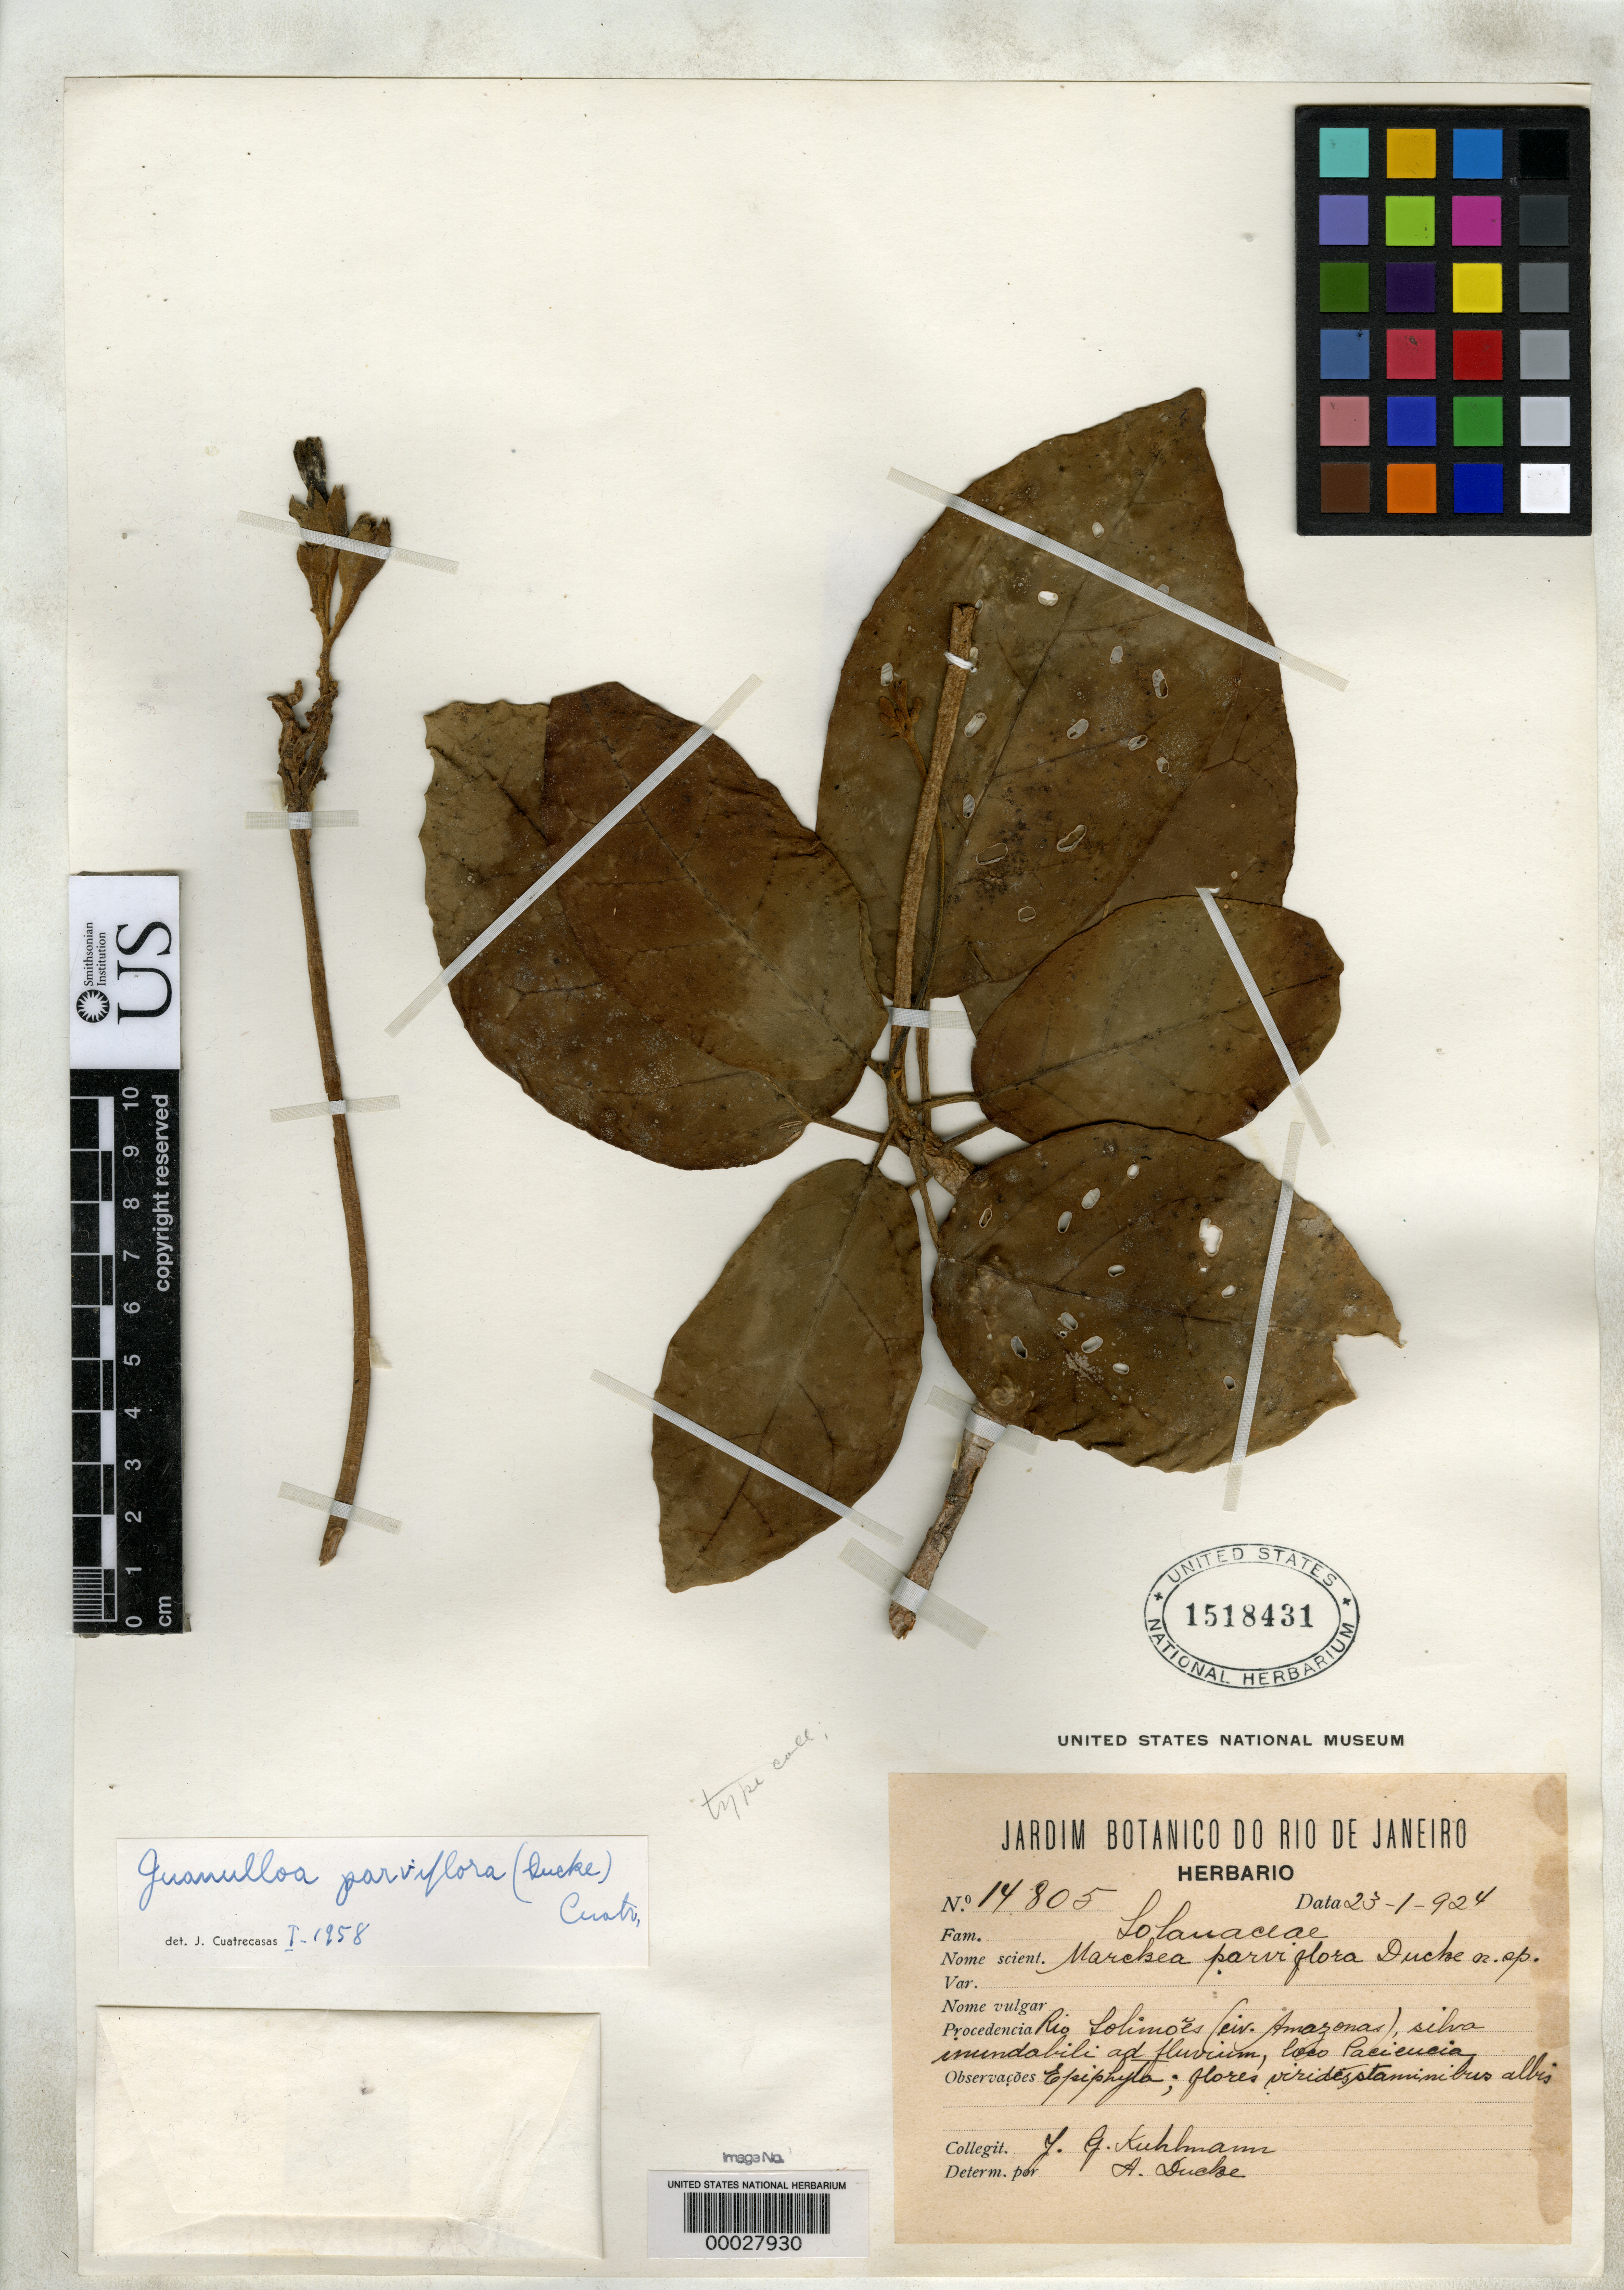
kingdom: Plantae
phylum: Tracheophyta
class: Magnoliopsida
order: Solanales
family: Solanaceae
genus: Markea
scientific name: Markea parviflora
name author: Ducke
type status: Type Fragment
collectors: J. G. Kuhlmann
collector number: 14805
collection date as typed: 23 Jan 1924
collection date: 1924-01-23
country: Brazil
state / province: Amazonas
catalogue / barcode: US 1518431